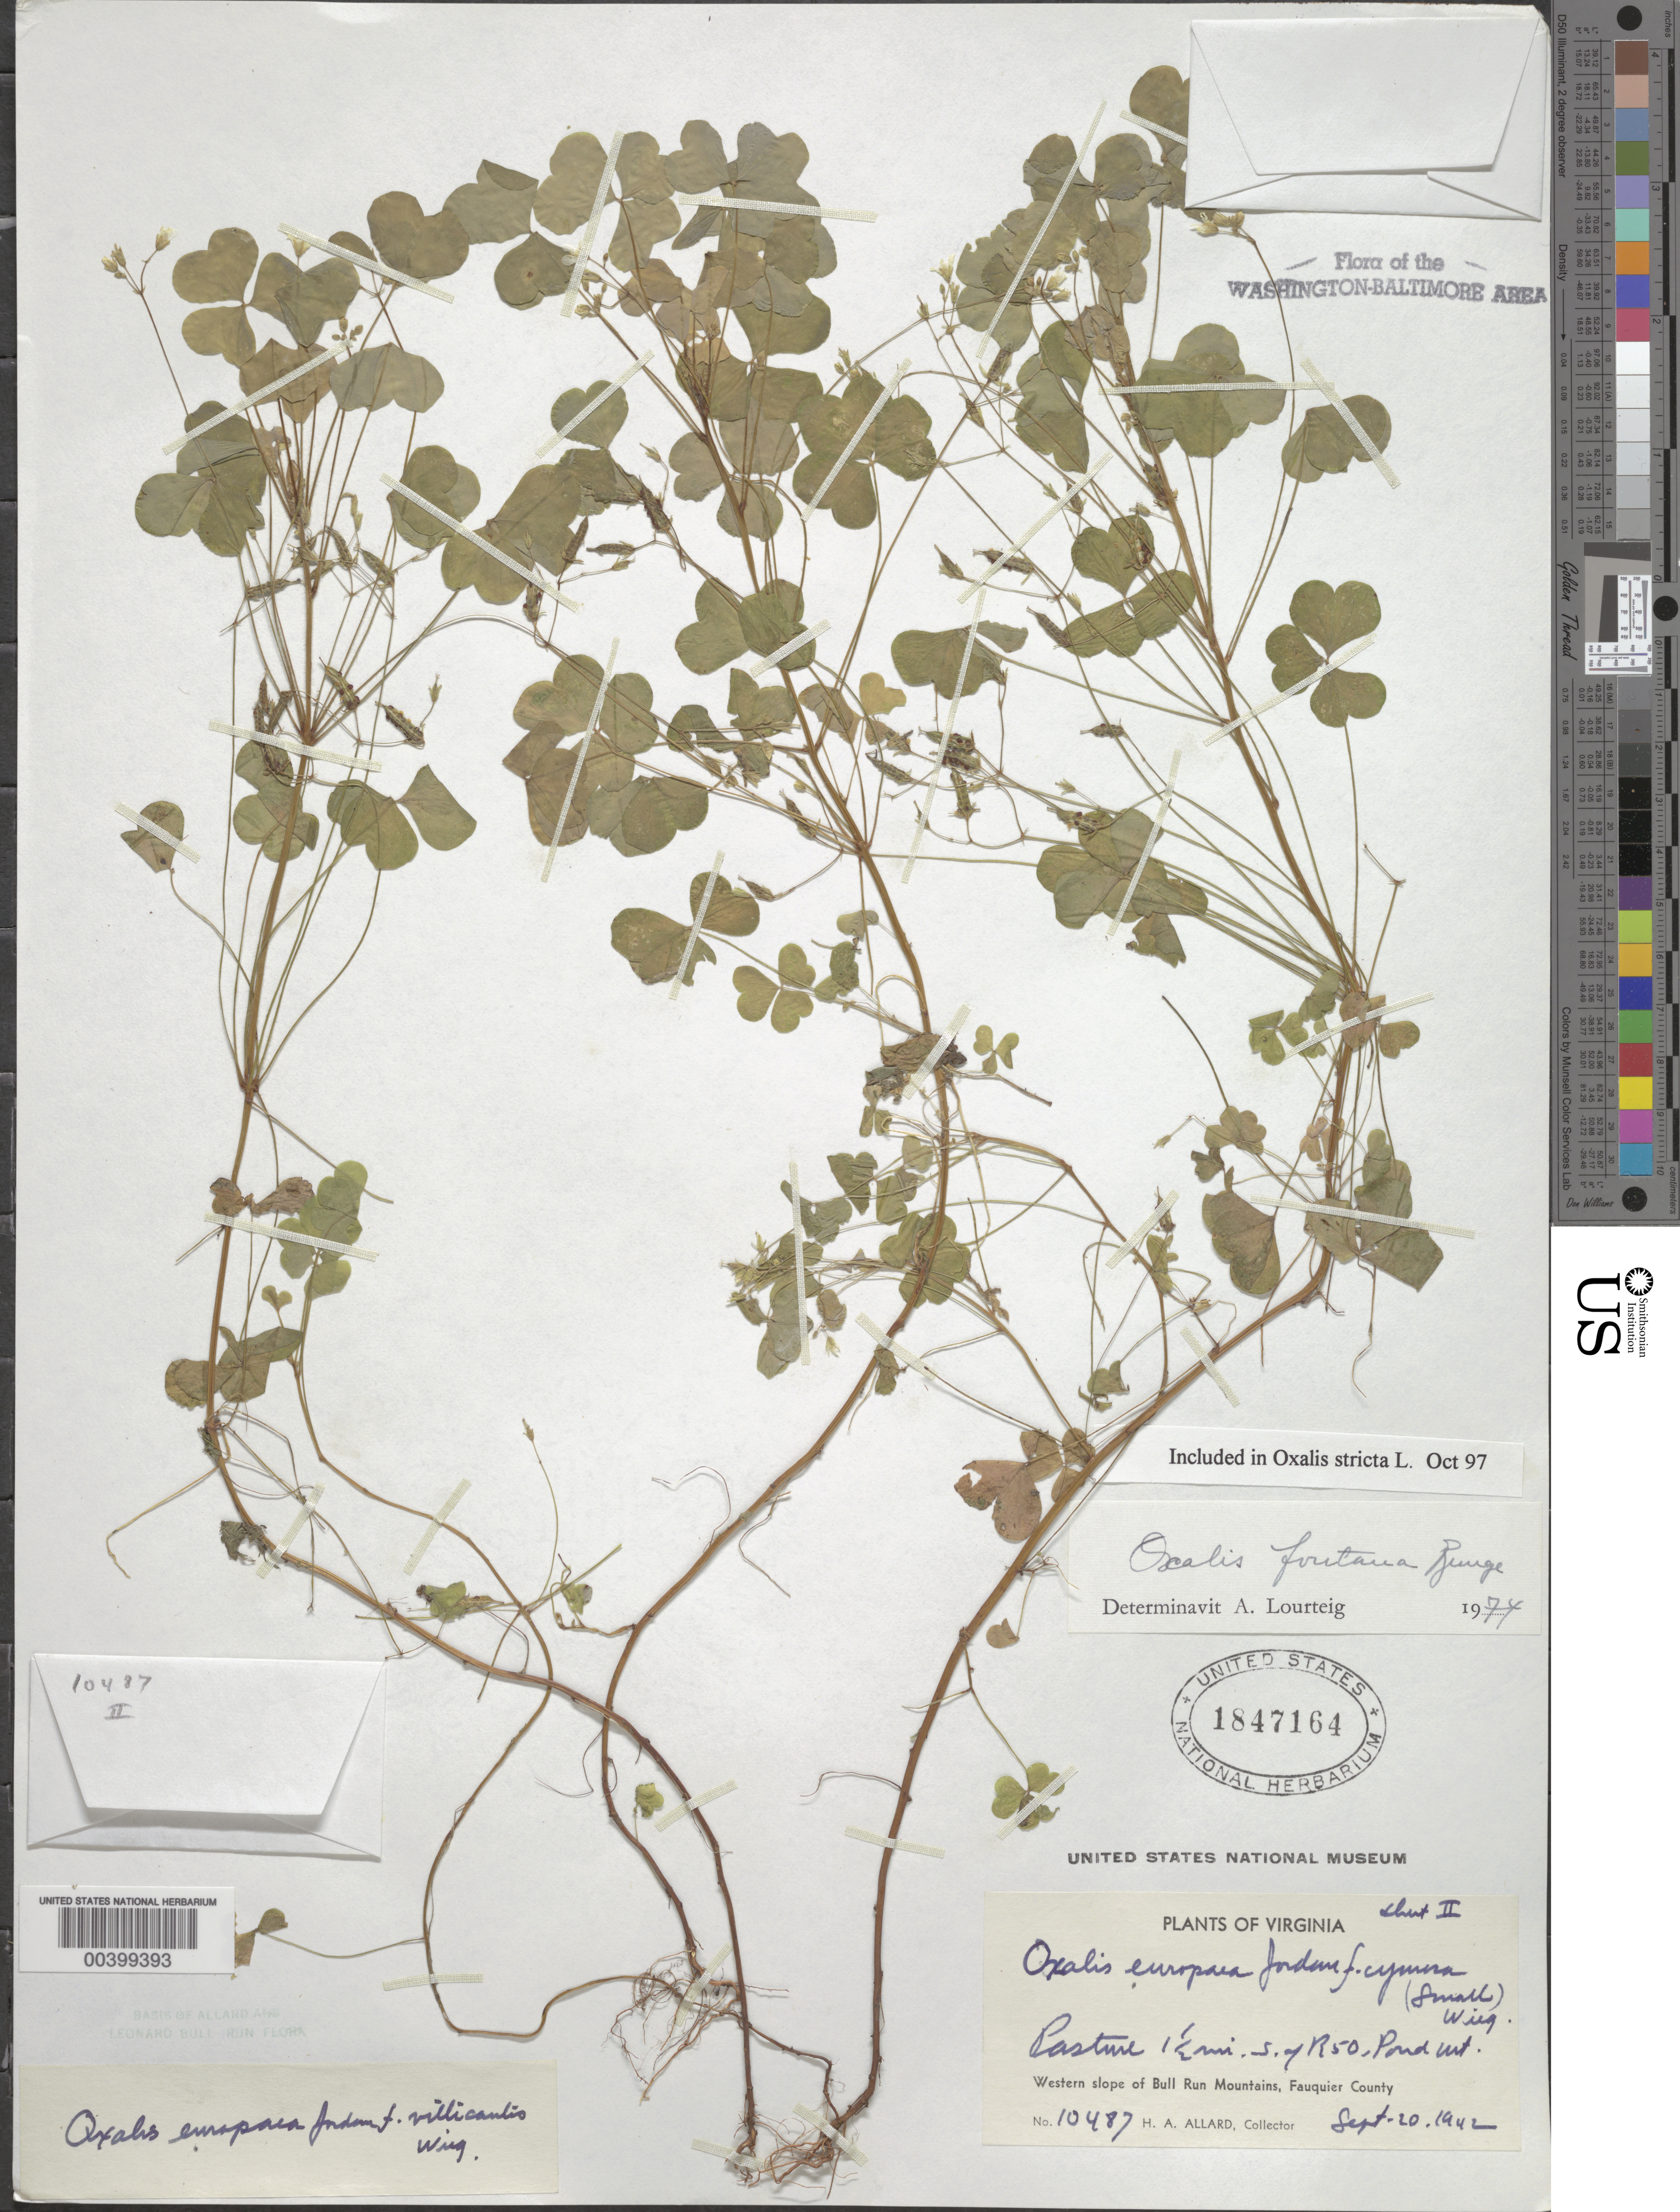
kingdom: Plantae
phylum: Tracheophyta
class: Magnoliopsida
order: Oxalidales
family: Oxalidaceae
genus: Oxalis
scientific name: Oxalis stricta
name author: L.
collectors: H. A. Allard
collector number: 10487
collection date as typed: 20 Sep 1942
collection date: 1942-09-20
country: United States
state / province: Virginia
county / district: Fauquier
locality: South of Route 50, Pond Mountains Bull Run Mts.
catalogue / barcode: US 1847164